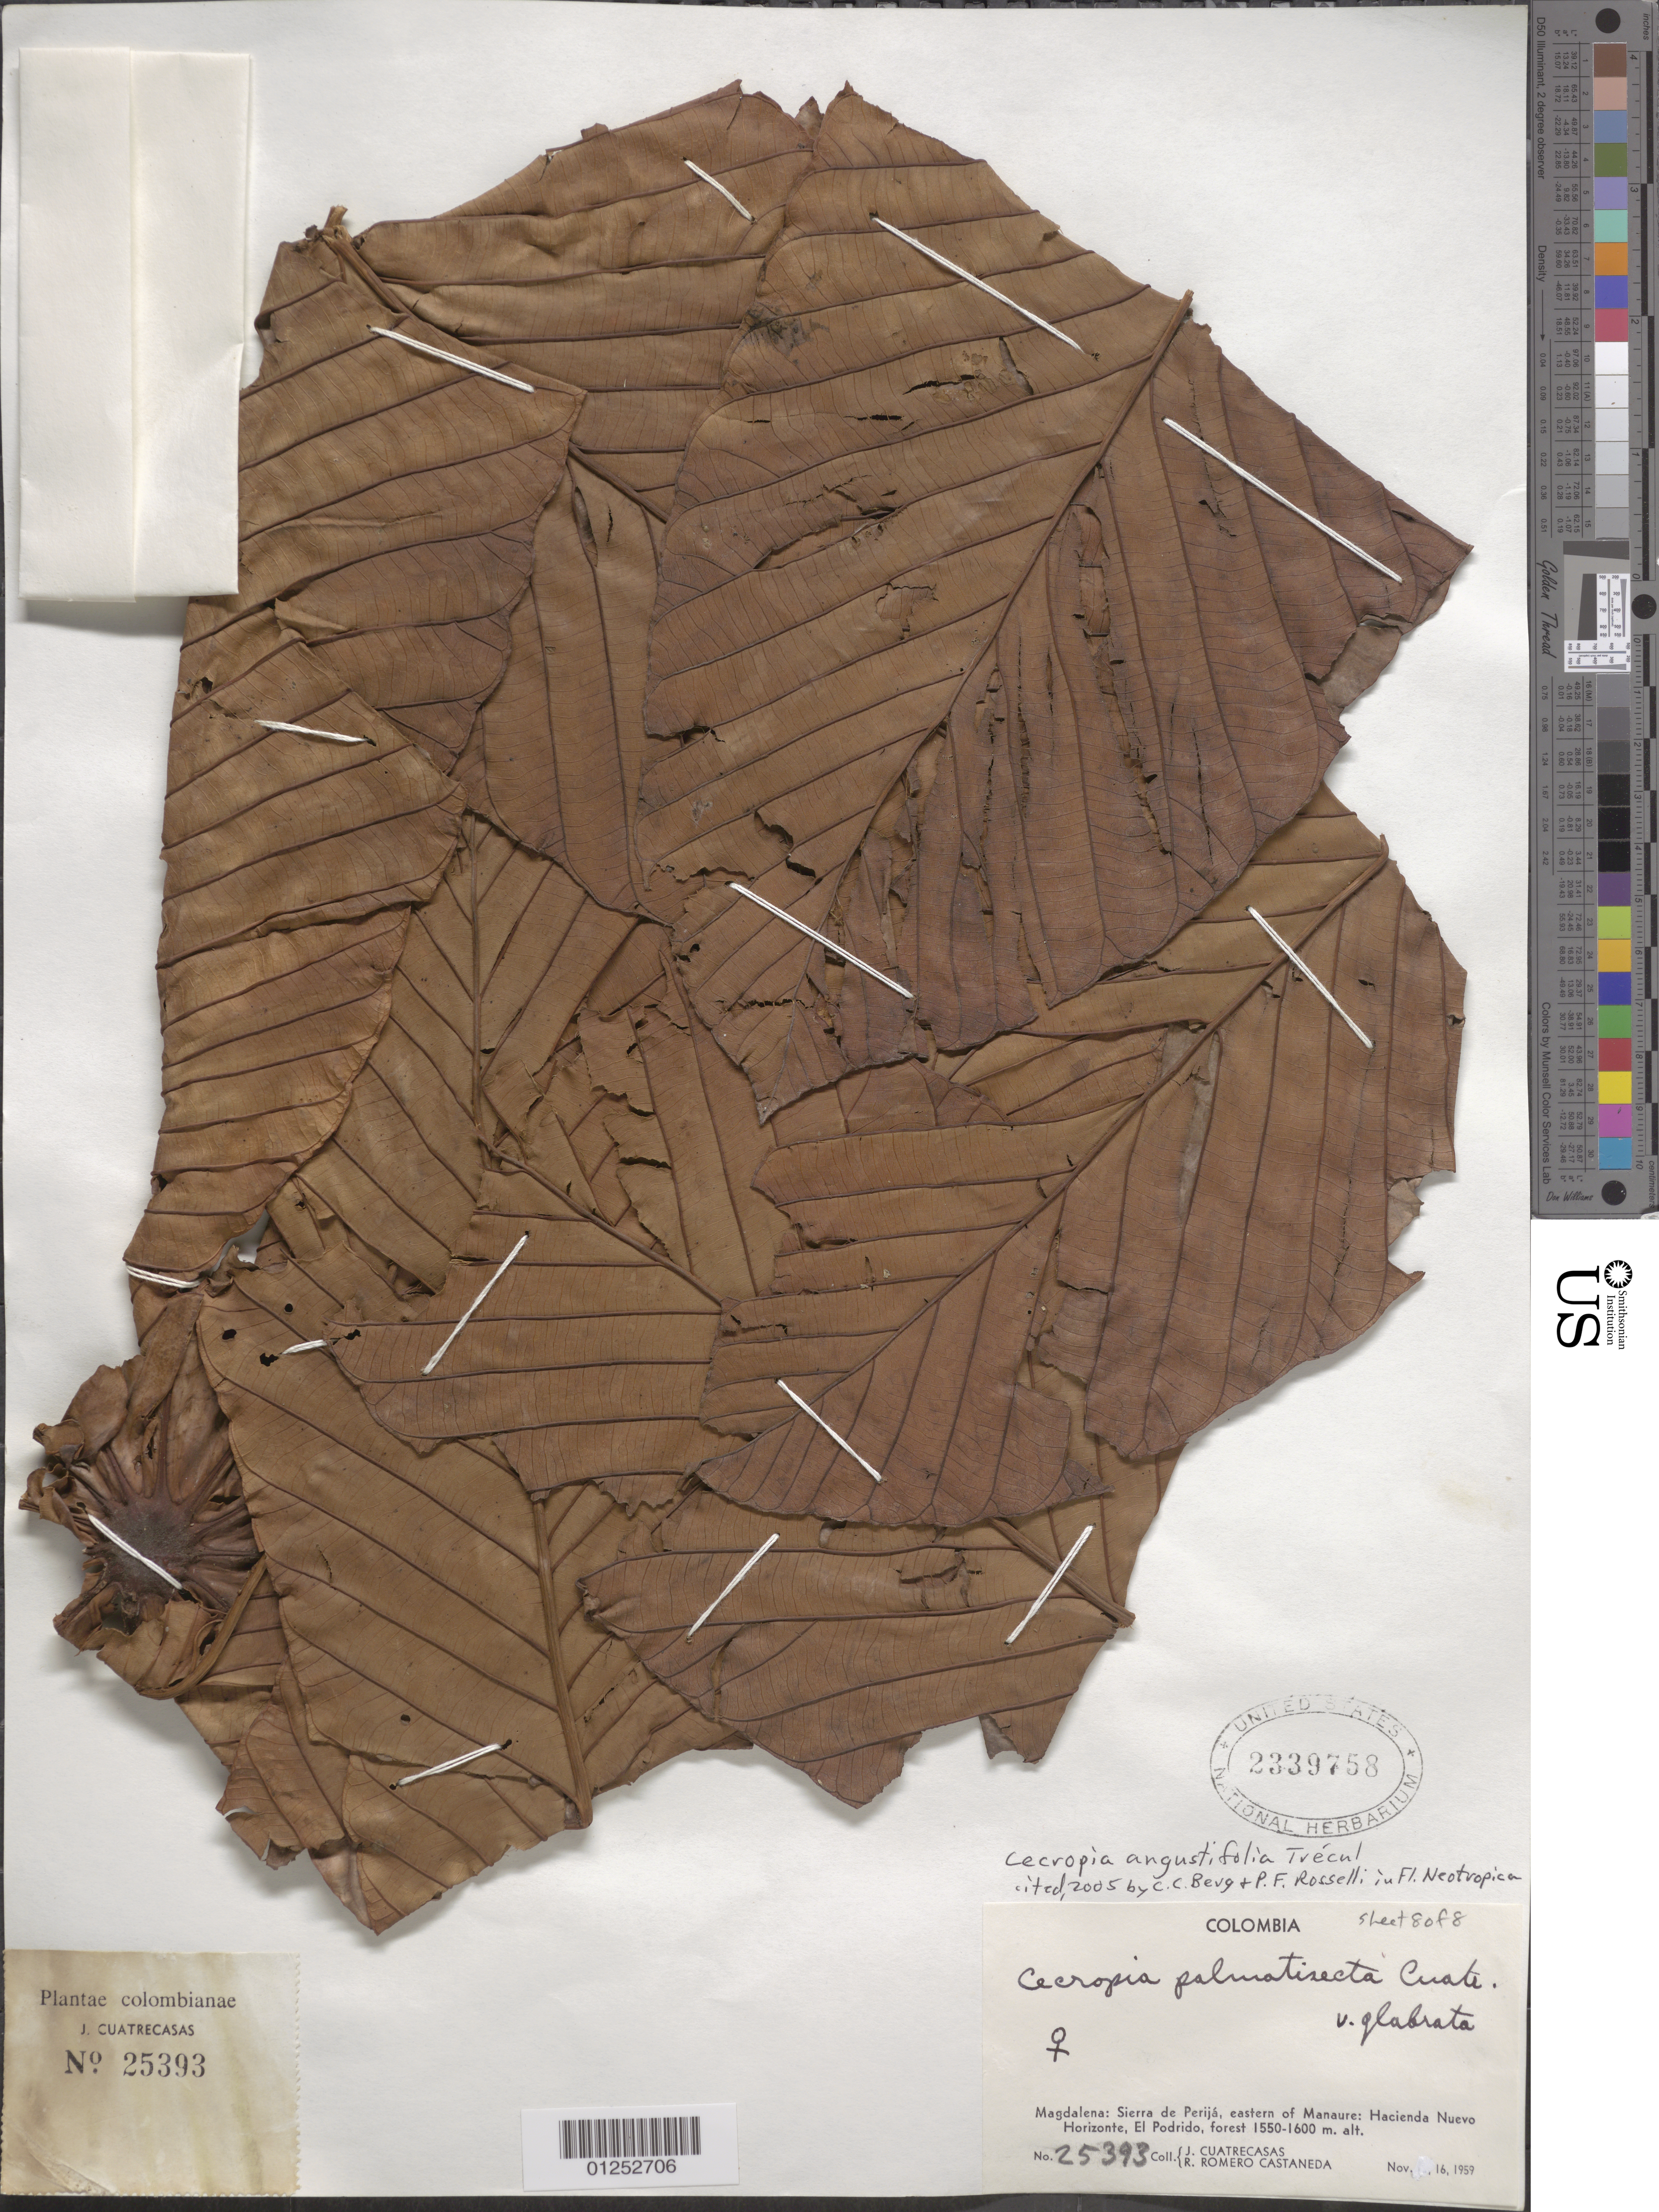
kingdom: Plantae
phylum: Tracheophyta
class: Magnoliopsida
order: Rosales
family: Urticaceae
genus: Cecropia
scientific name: Cecropia angustifolia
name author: Trécul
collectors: J. Cuatrecasas & R. Romero Castañeda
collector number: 25393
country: Colombia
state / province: Magdalena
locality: Sierra de Perija, E of Manaure, Hacienda Nuevo Horizonte, El Podrido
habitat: Forest.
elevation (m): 1550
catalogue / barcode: US 2339758